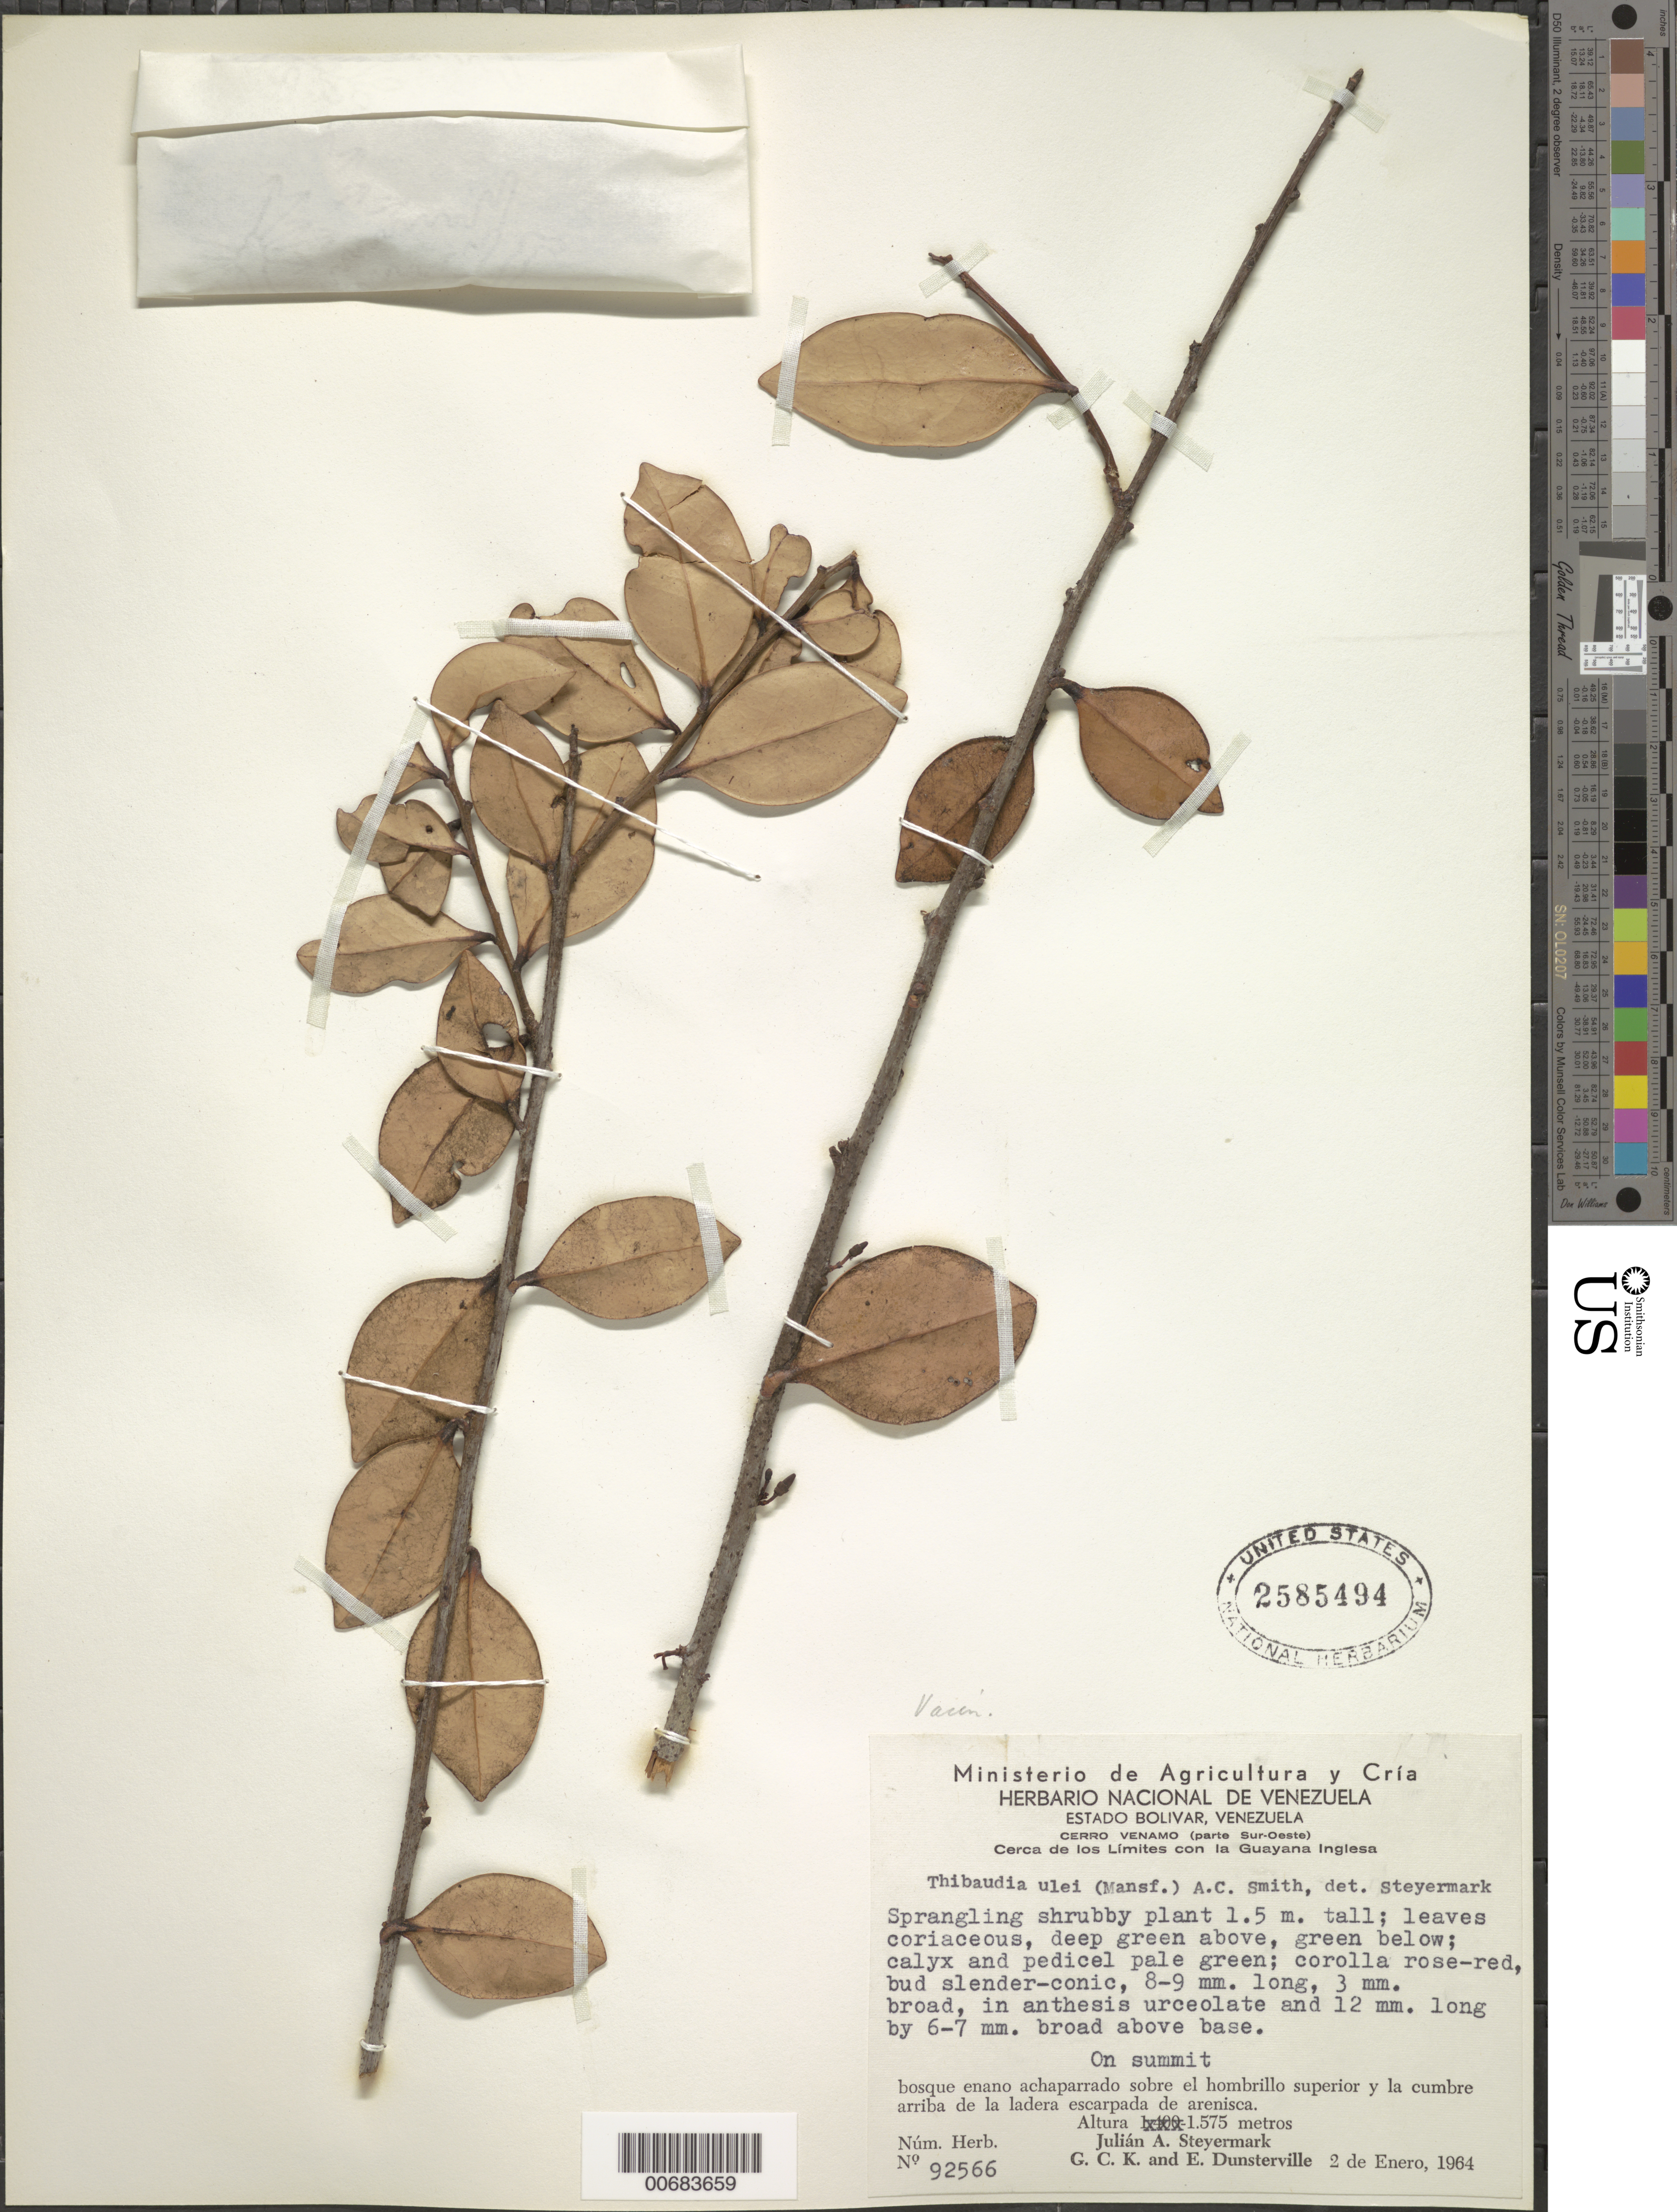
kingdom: Plantae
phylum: Tracheophyta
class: Magnoliopsida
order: Ericales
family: Ericaceae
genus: Thibaudia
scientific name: Thibaudia ulei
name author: A.C. Sm.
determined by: Steyermark, Julian A., (VEN)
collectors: J. Steyermark, G. C. K. Dunsterville & E. Dunsterville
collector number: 92566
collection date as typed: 2-Jan-64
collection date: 1964-01-02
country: Venezuela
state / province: Bolívar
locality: Cerro Venamo, cerca de los limites con la Guayana Inglesa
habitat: Bosque enano achaparrado sobre el hombrillo superior y la cumbre arriba de la ladera escarpada de arenisca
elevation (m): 1400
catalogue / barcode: US 2585494